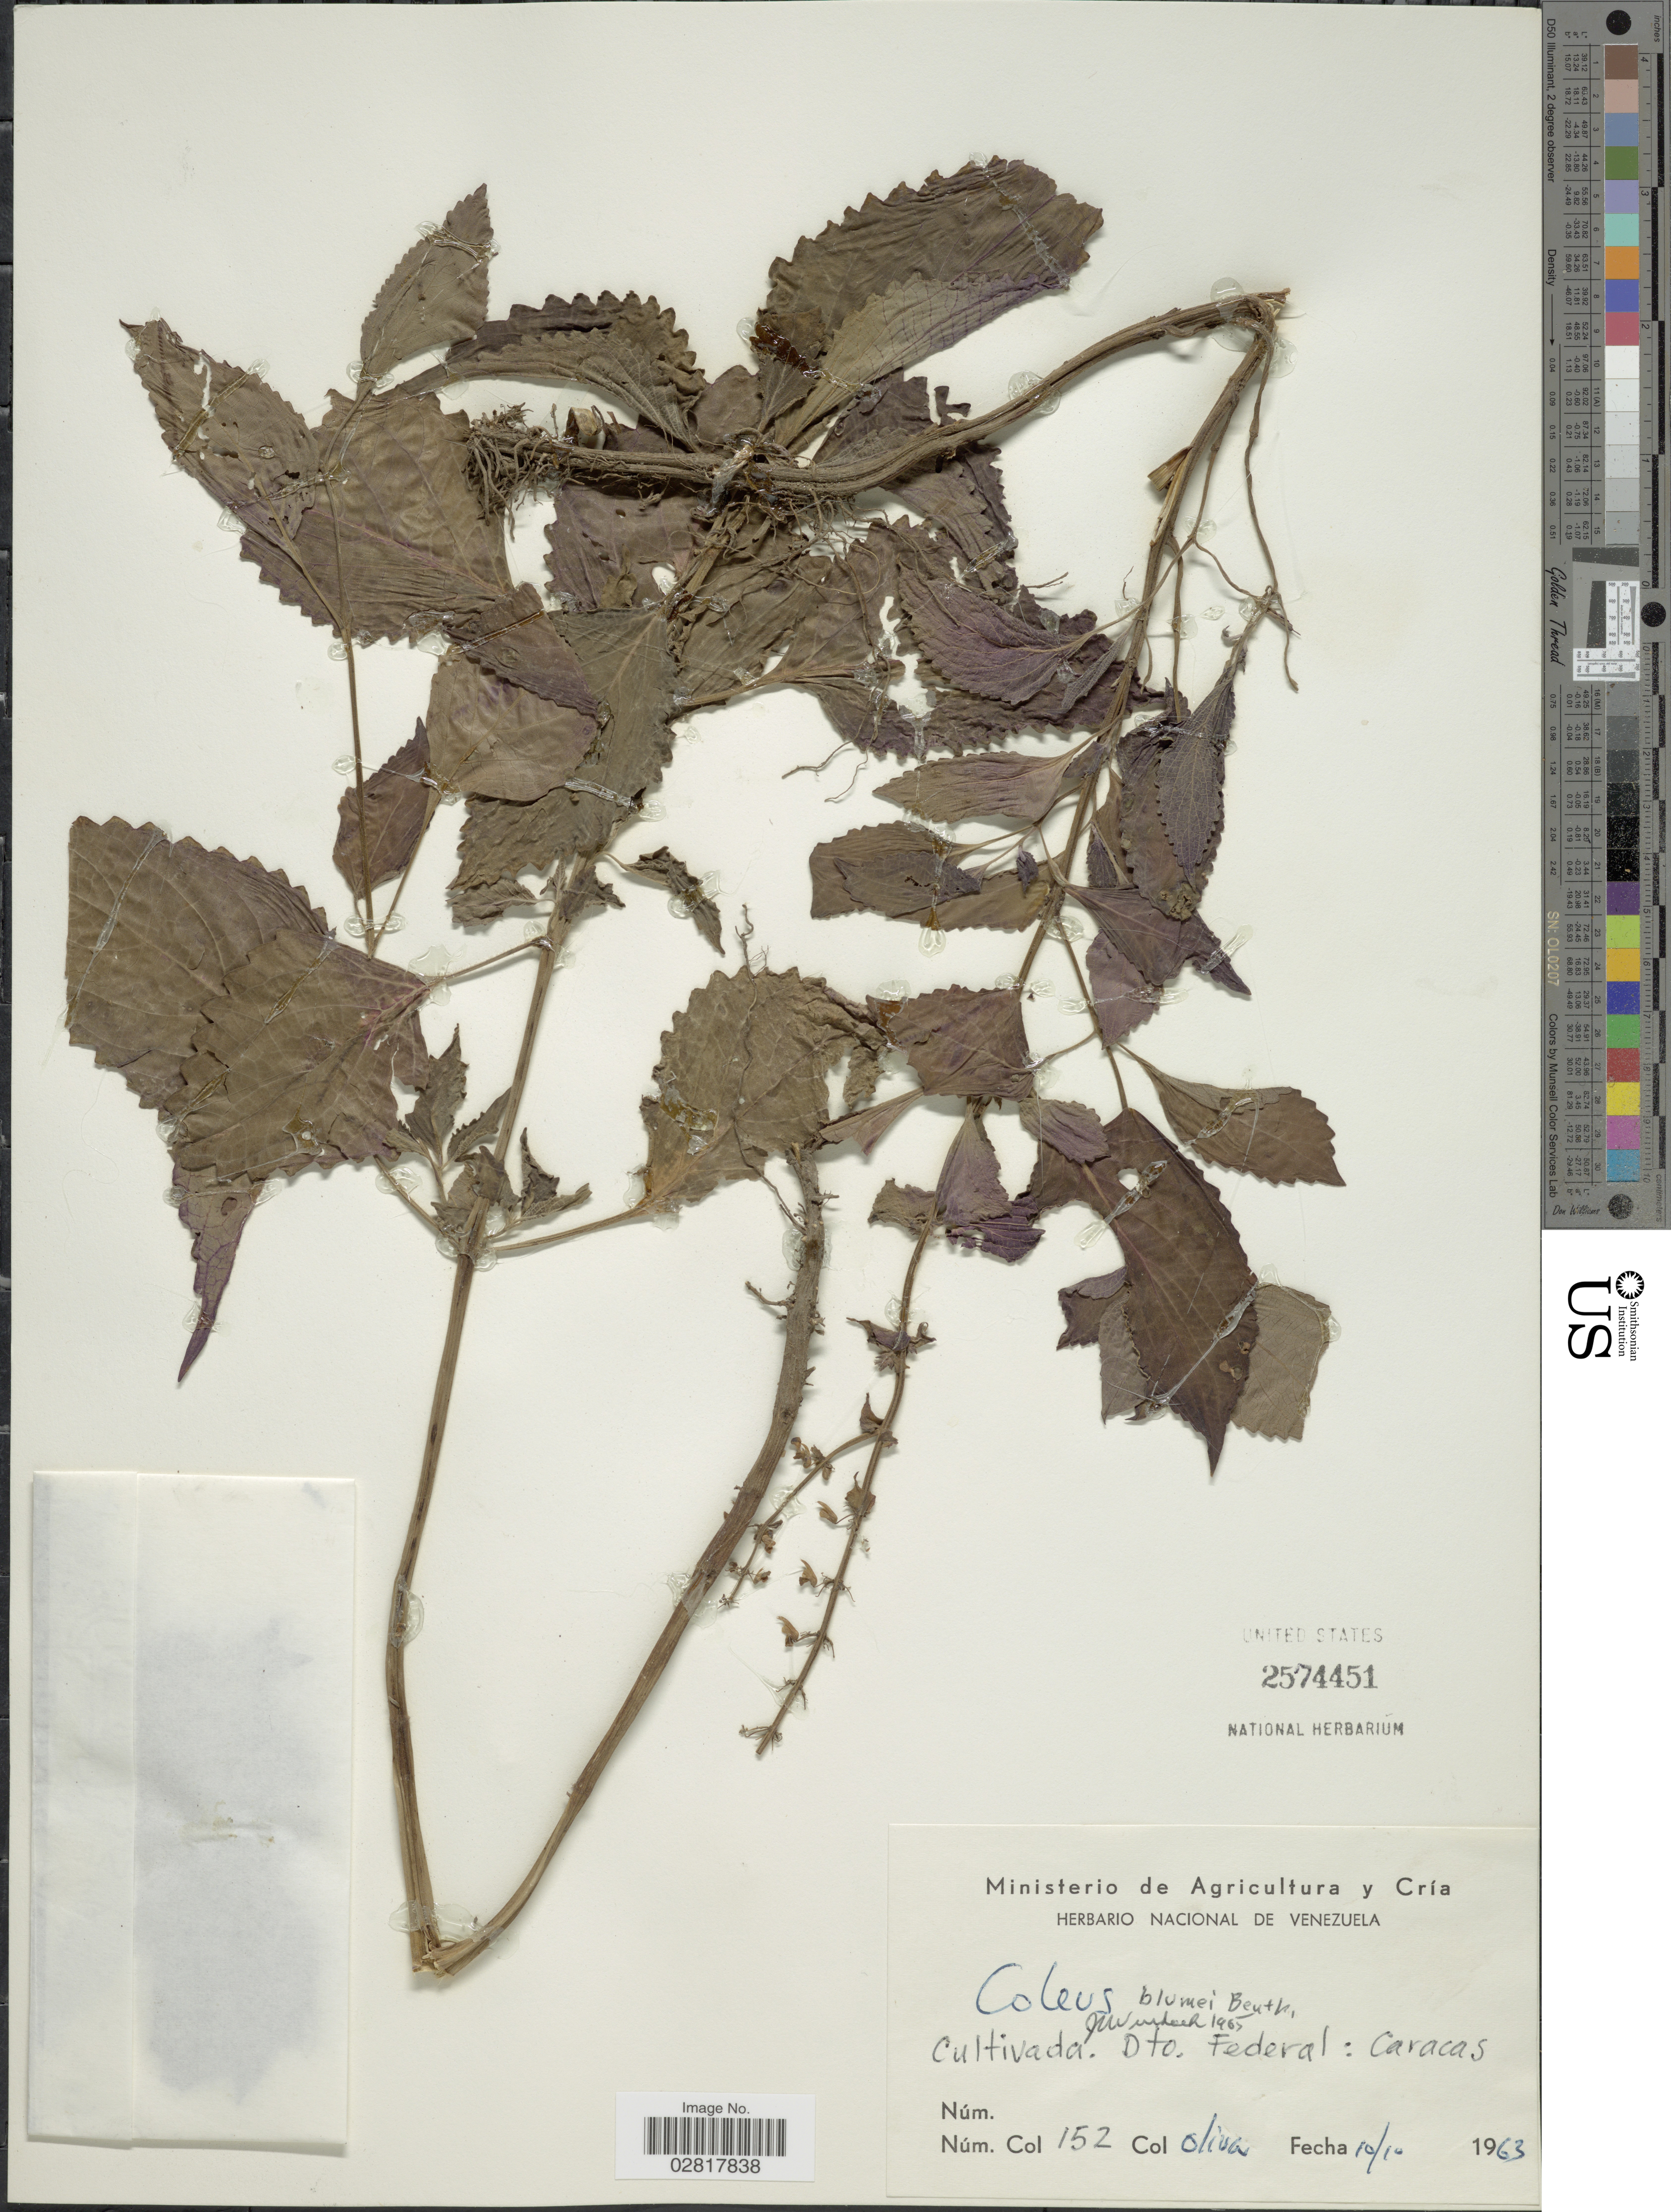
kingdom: Plantae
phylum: Tracheophyta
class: Magnoliopsida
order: Lamiales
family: Lamiaceae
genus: Plectranthus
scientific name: Plectranthus scutellarioides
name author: (L.) R. Br.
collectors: -. Oliva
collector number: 152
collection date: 1963-10-10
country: Venezuela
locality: Dto. Federal: Caracas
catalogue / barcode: US 2574451